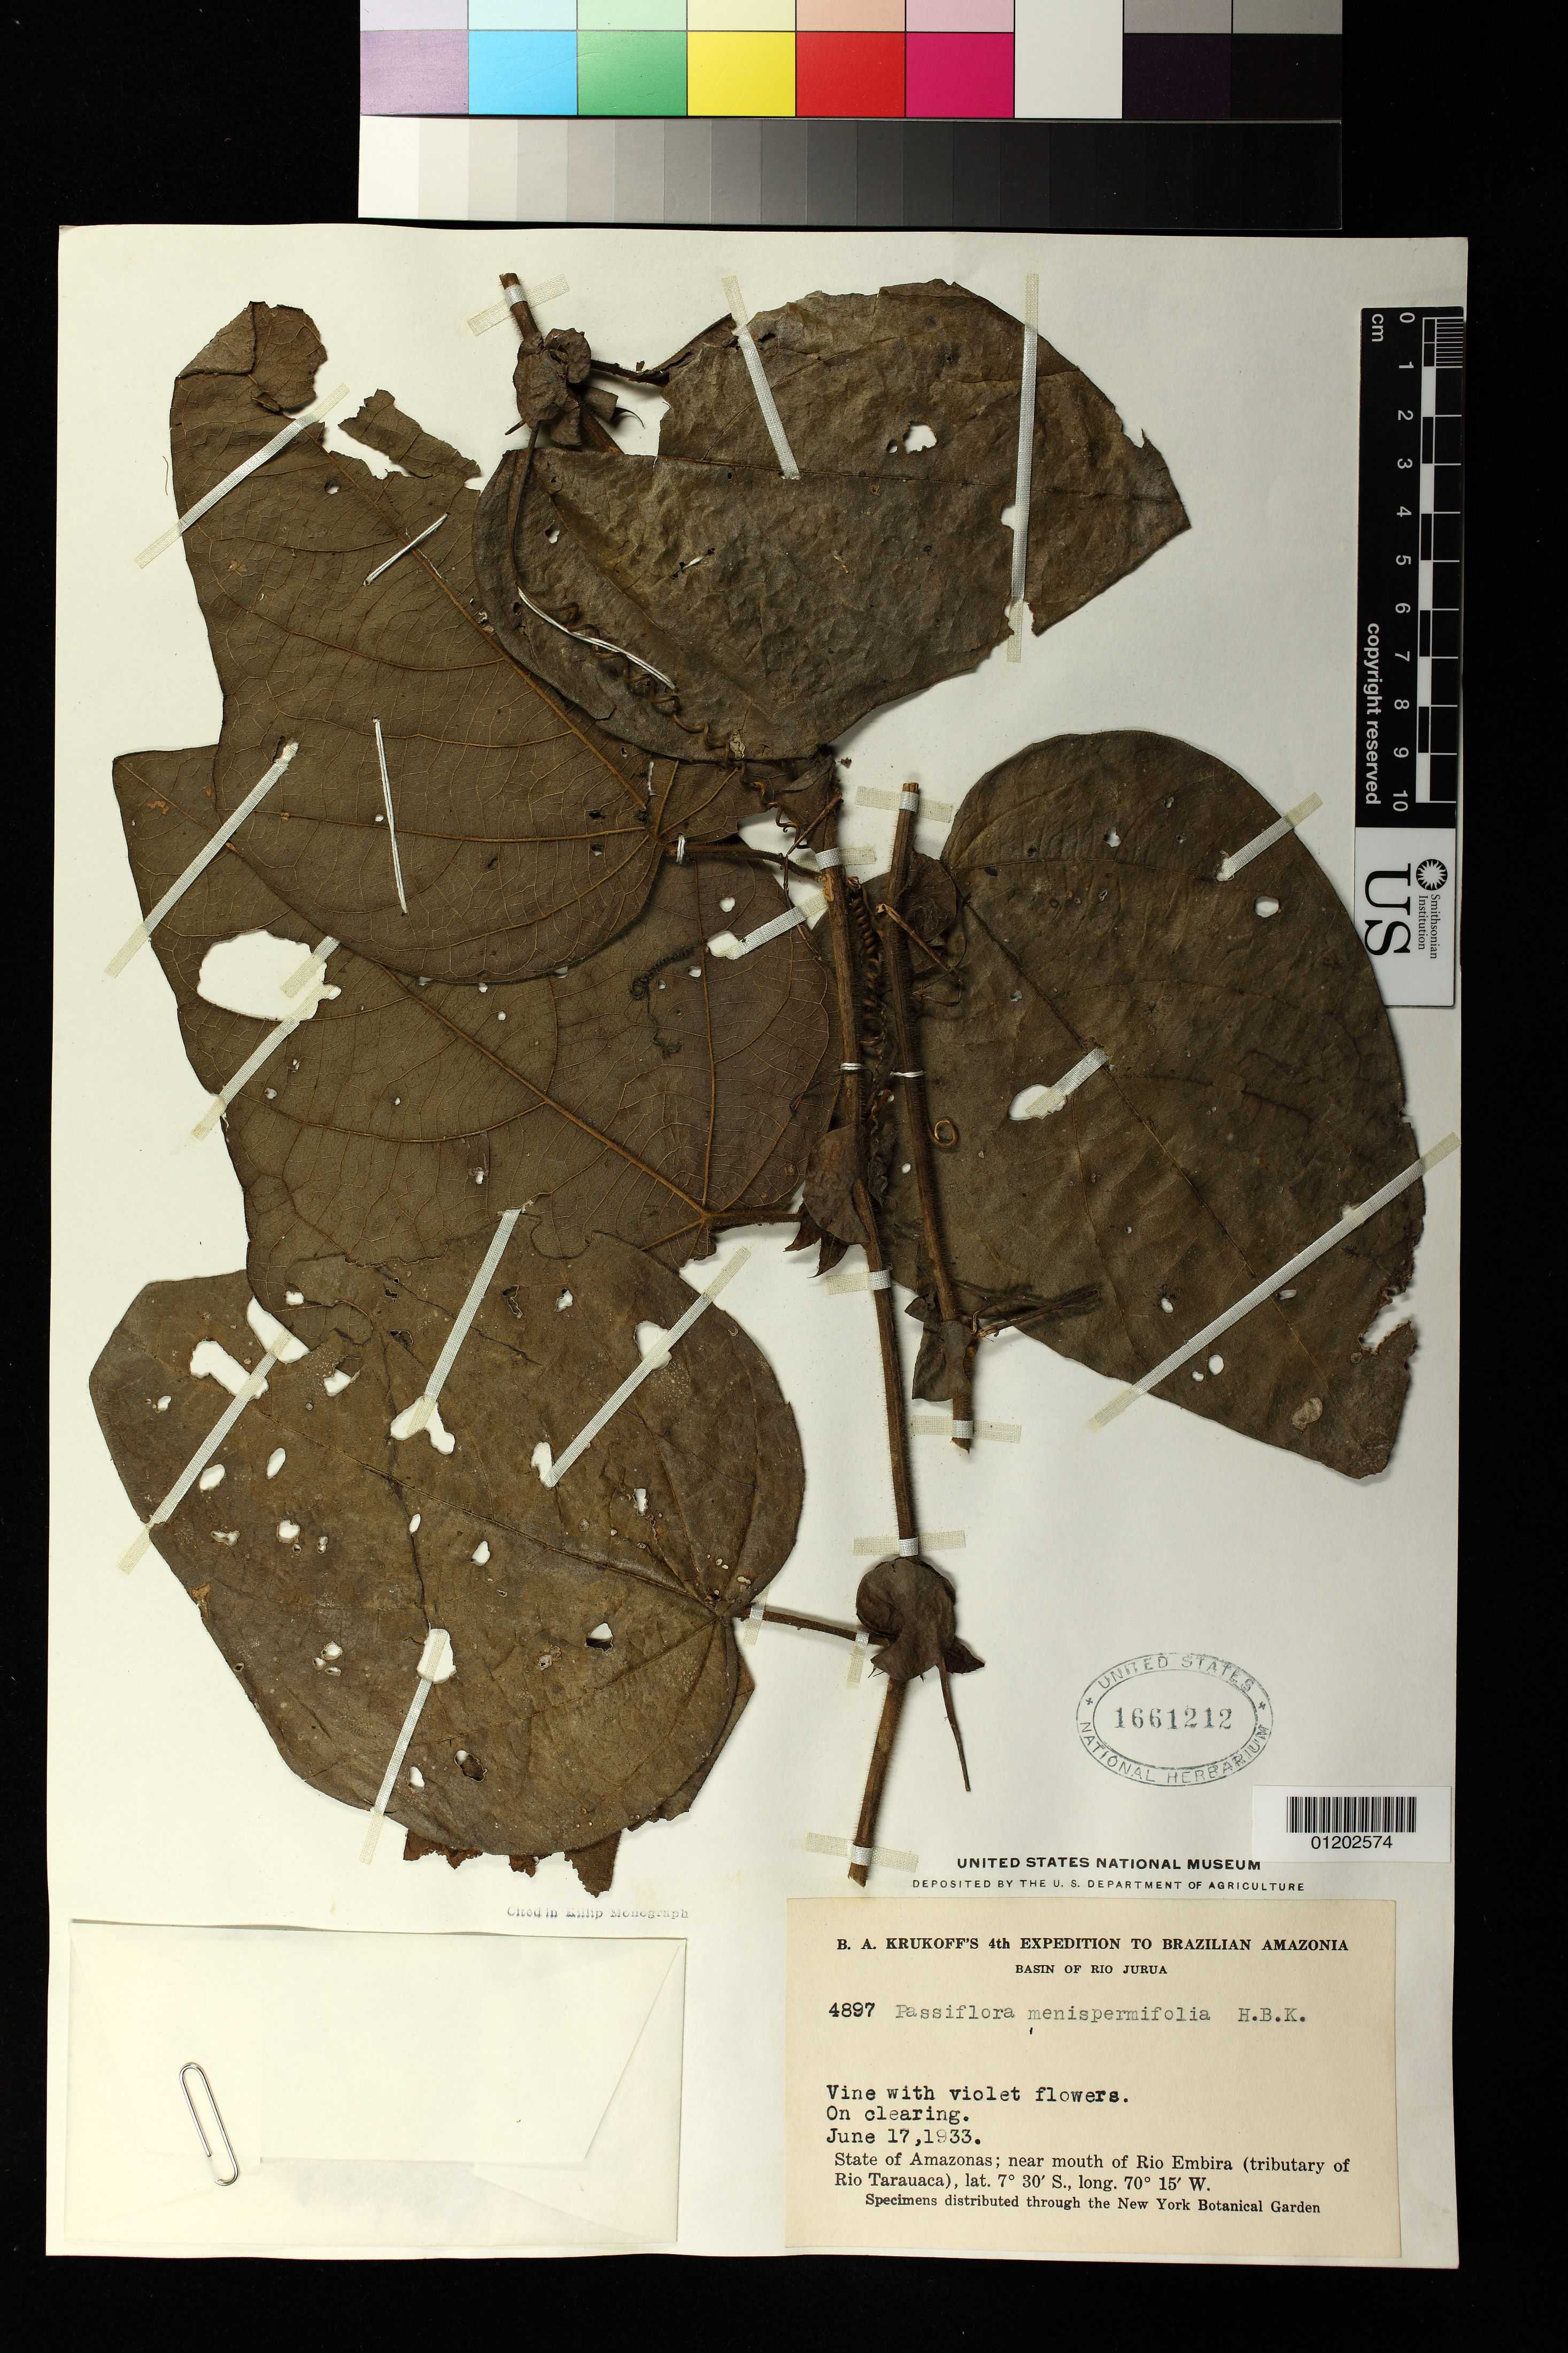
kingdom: Plantae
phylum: Tracheophyta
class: Magnoliopsida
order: Malpighiales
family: Passifloraceae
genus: Passiflora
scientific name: Passiflora menispermifolia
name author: Kunth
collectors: B. A. Krukoff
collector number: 4897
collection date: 1933-06-17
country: Brazil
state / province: Amazonas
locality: On clearing; near mouth of Rio Embira (tributary of Rio Tarauaca)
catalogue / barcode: US 1661212